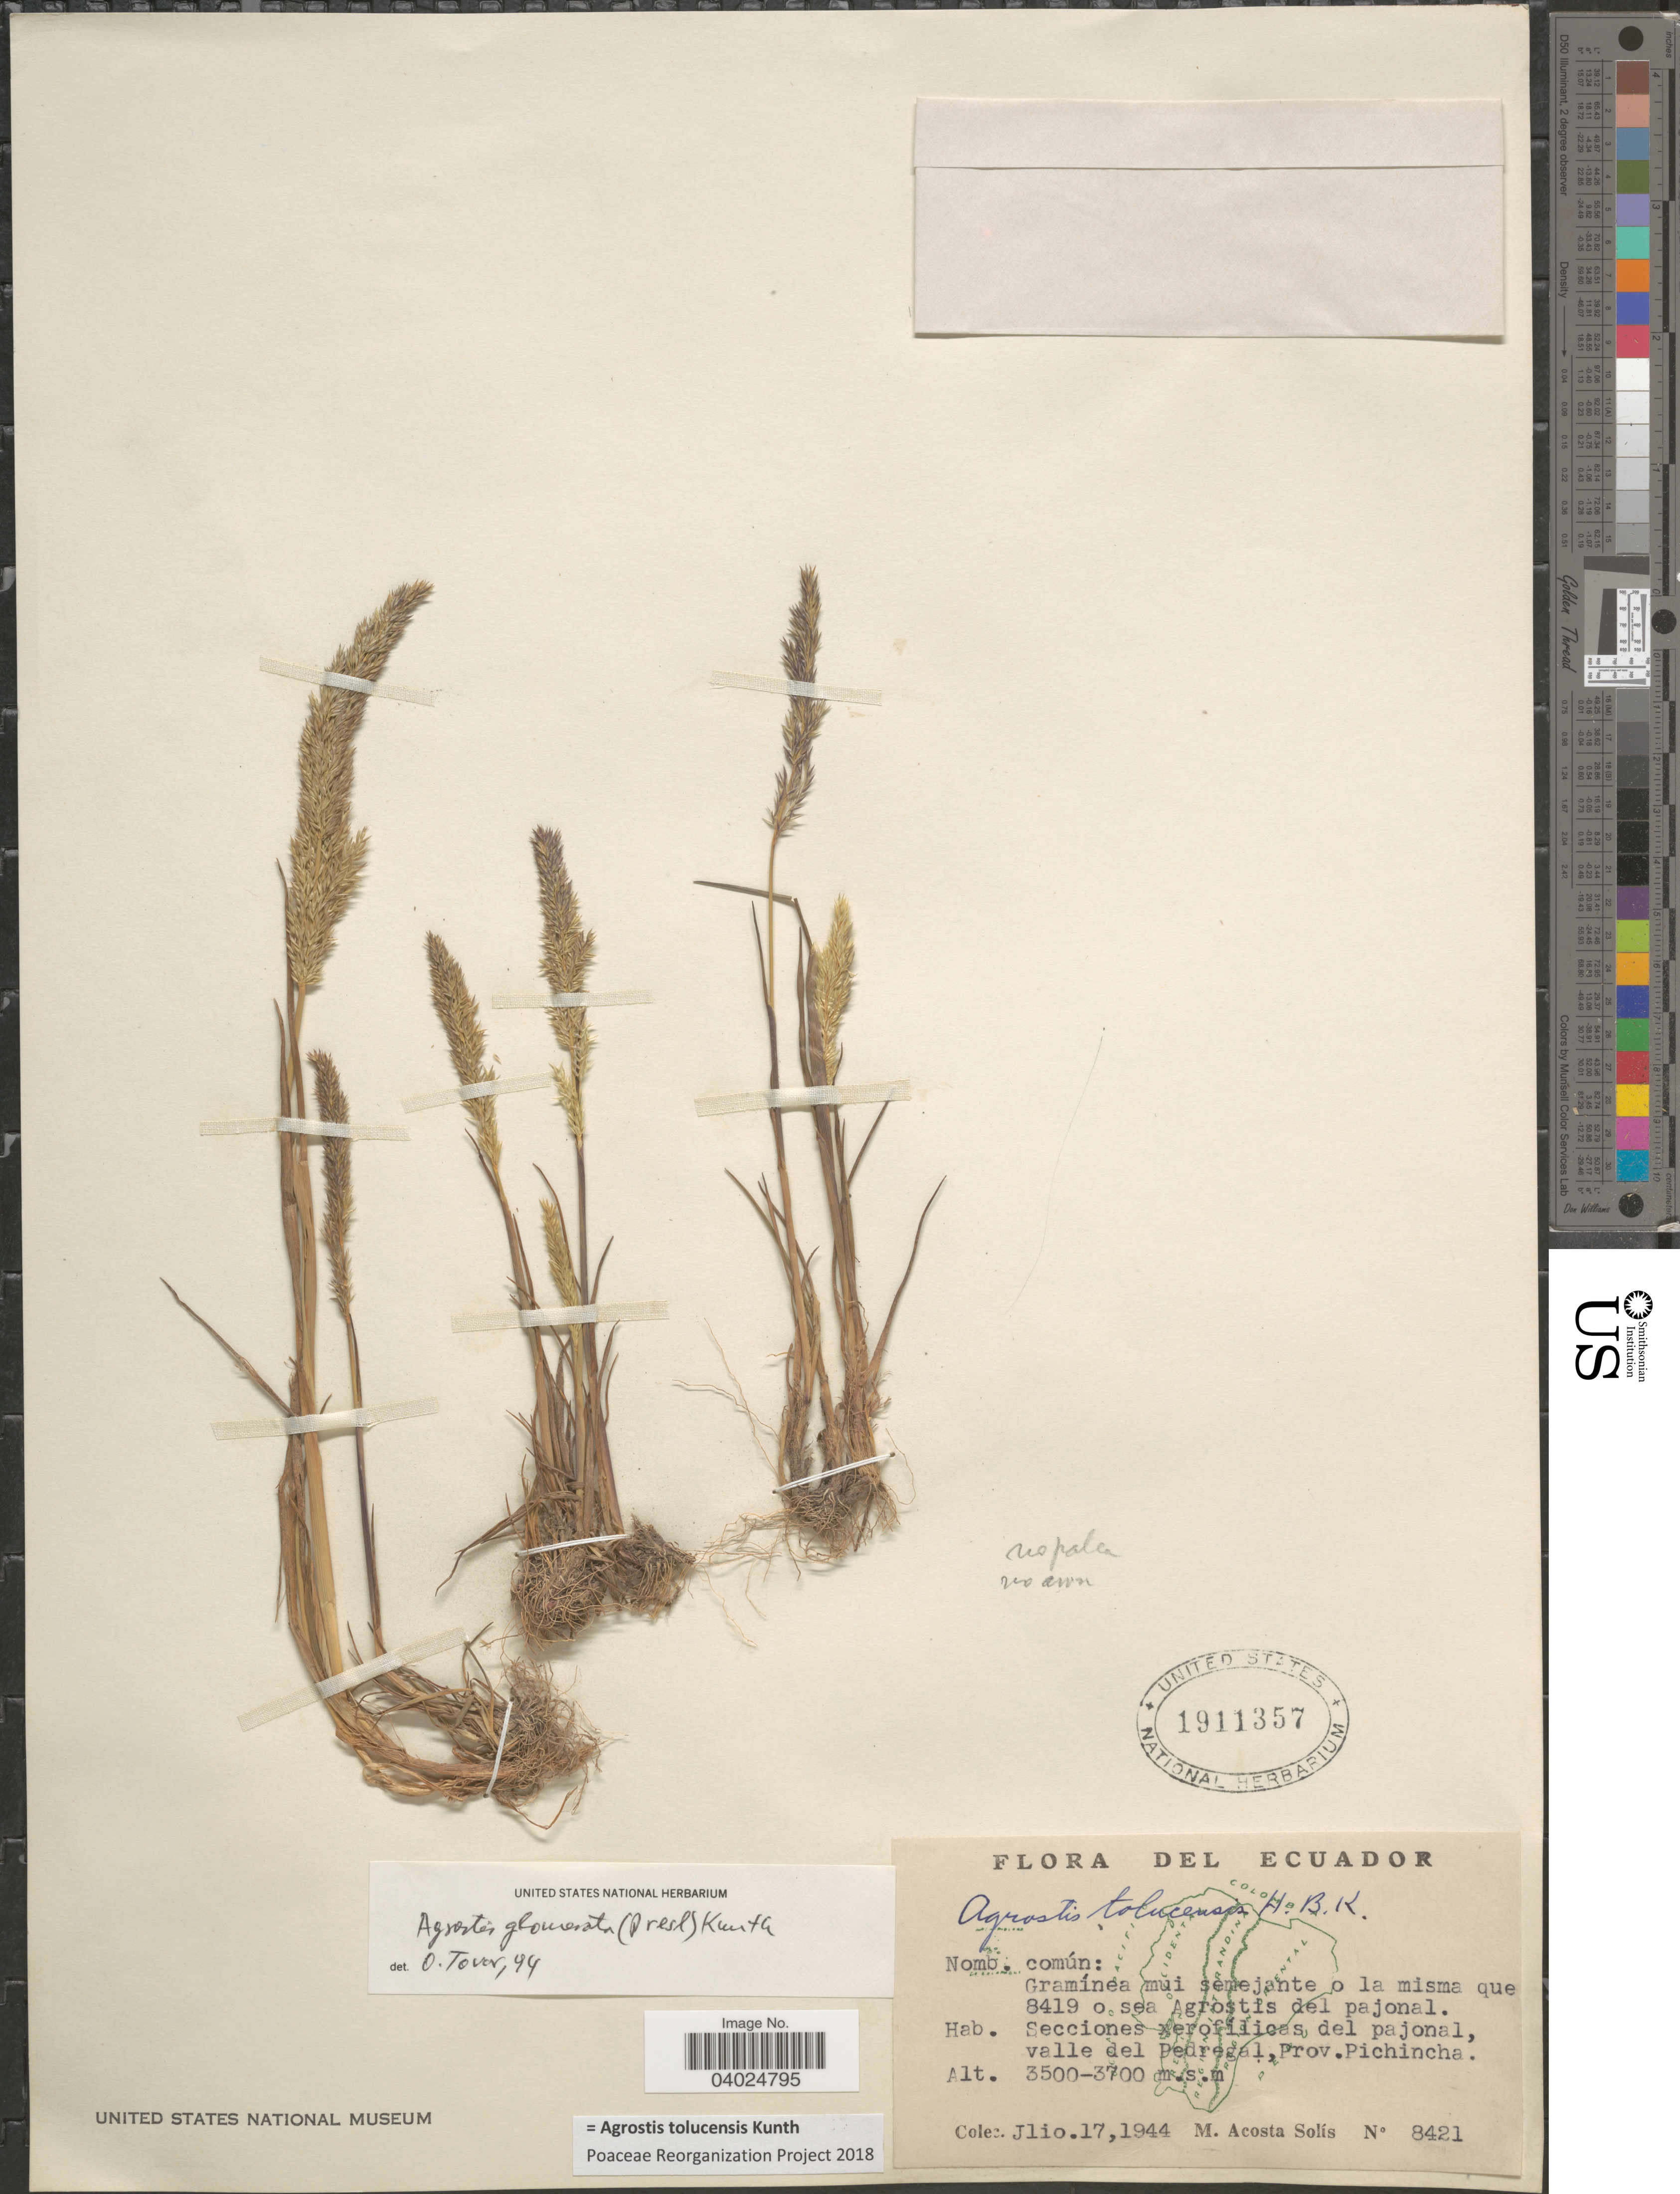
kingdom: Plantae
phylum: Tracheophyta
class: Liliopsida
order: Poales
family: Poaceae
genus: Agrostis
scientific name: Agrostis tolucensis Kunth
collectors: M. Acosta Solis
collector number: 8421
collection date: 1944-07-17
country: Ecuador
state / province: Pichincha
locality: Secciones verofílicas del pajonal, valle del Pedregal.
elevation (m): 3500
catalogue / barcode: US 1911357